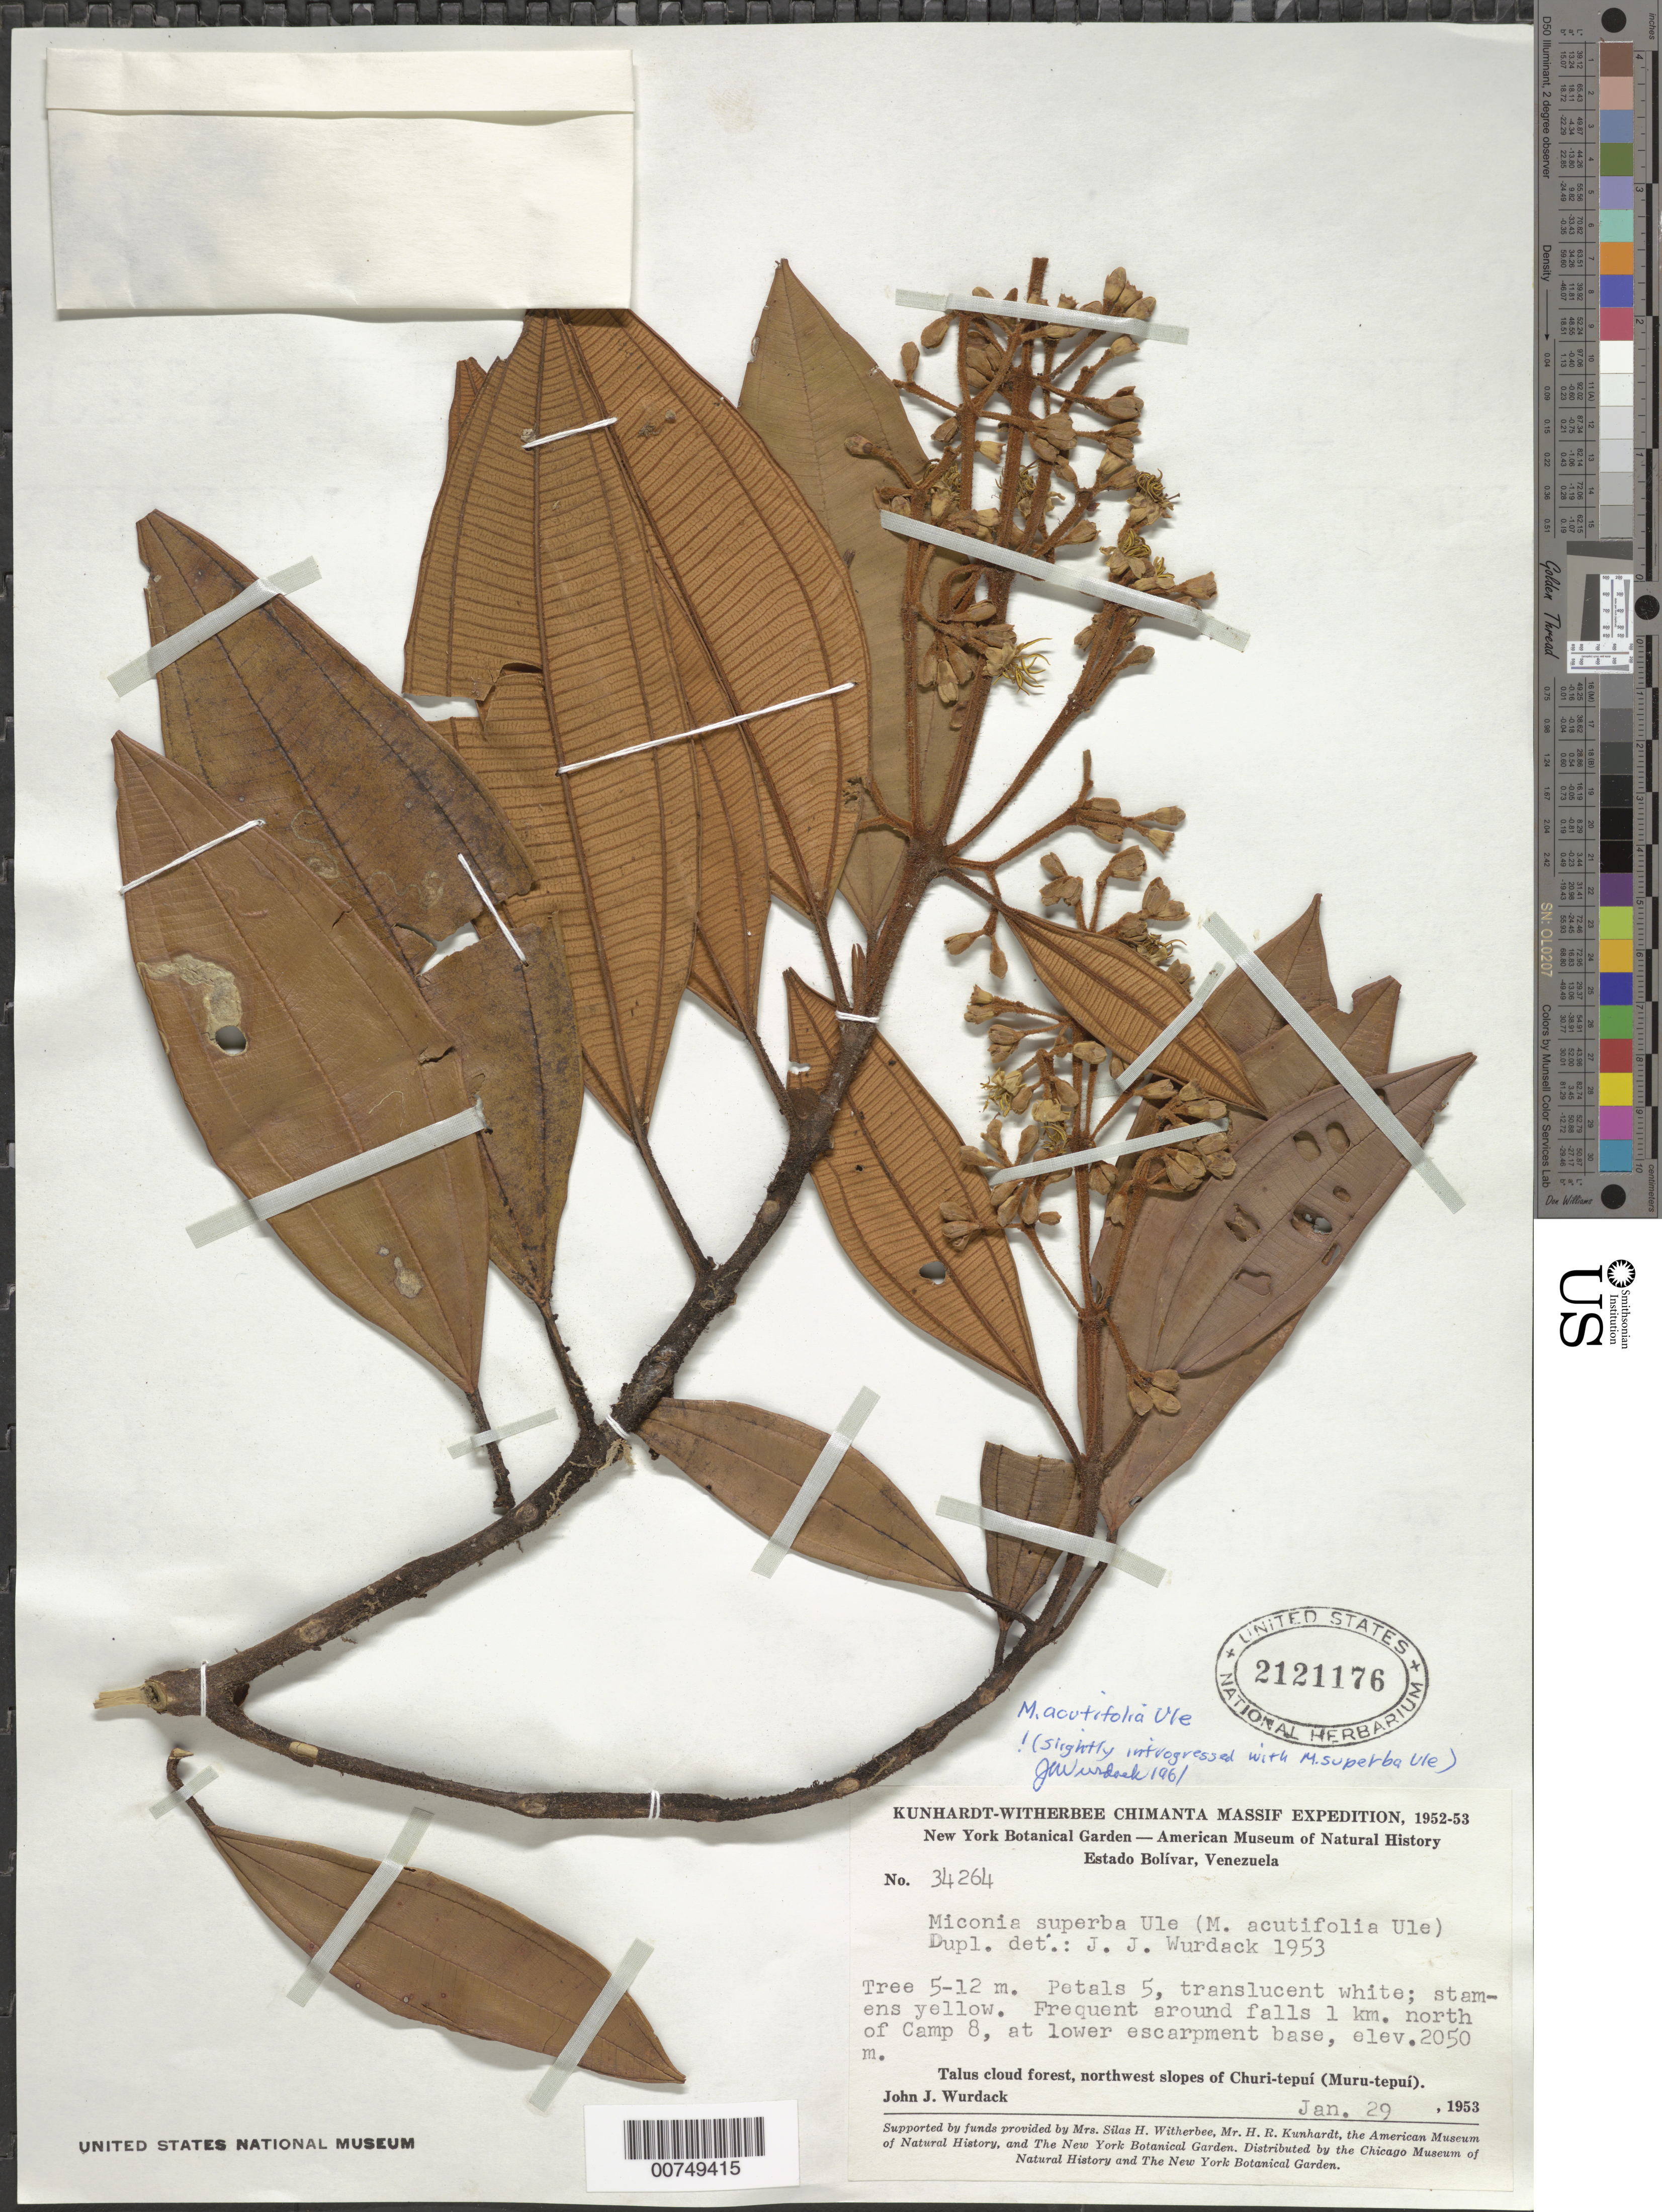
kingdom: Plantae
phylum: Tracheophyta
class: Magnoliopsida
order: Myrtales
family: Melastomataceae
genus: Miconia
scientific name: Miconia acutifolia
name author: Ule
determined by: Wurdack, John J., (US), US (UNITED STATES)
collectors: J. J. Wurdack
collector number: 34264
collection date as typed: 29-Jan-53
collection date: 1953-01-29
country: Venezuela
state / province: Bolívar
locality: Churi-tepuí (Muru-tepuí), 1 km N of Camp 8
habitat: Lower escarpment base, around falls; talus cloud forest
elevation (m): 2050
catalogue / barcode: US 2121176